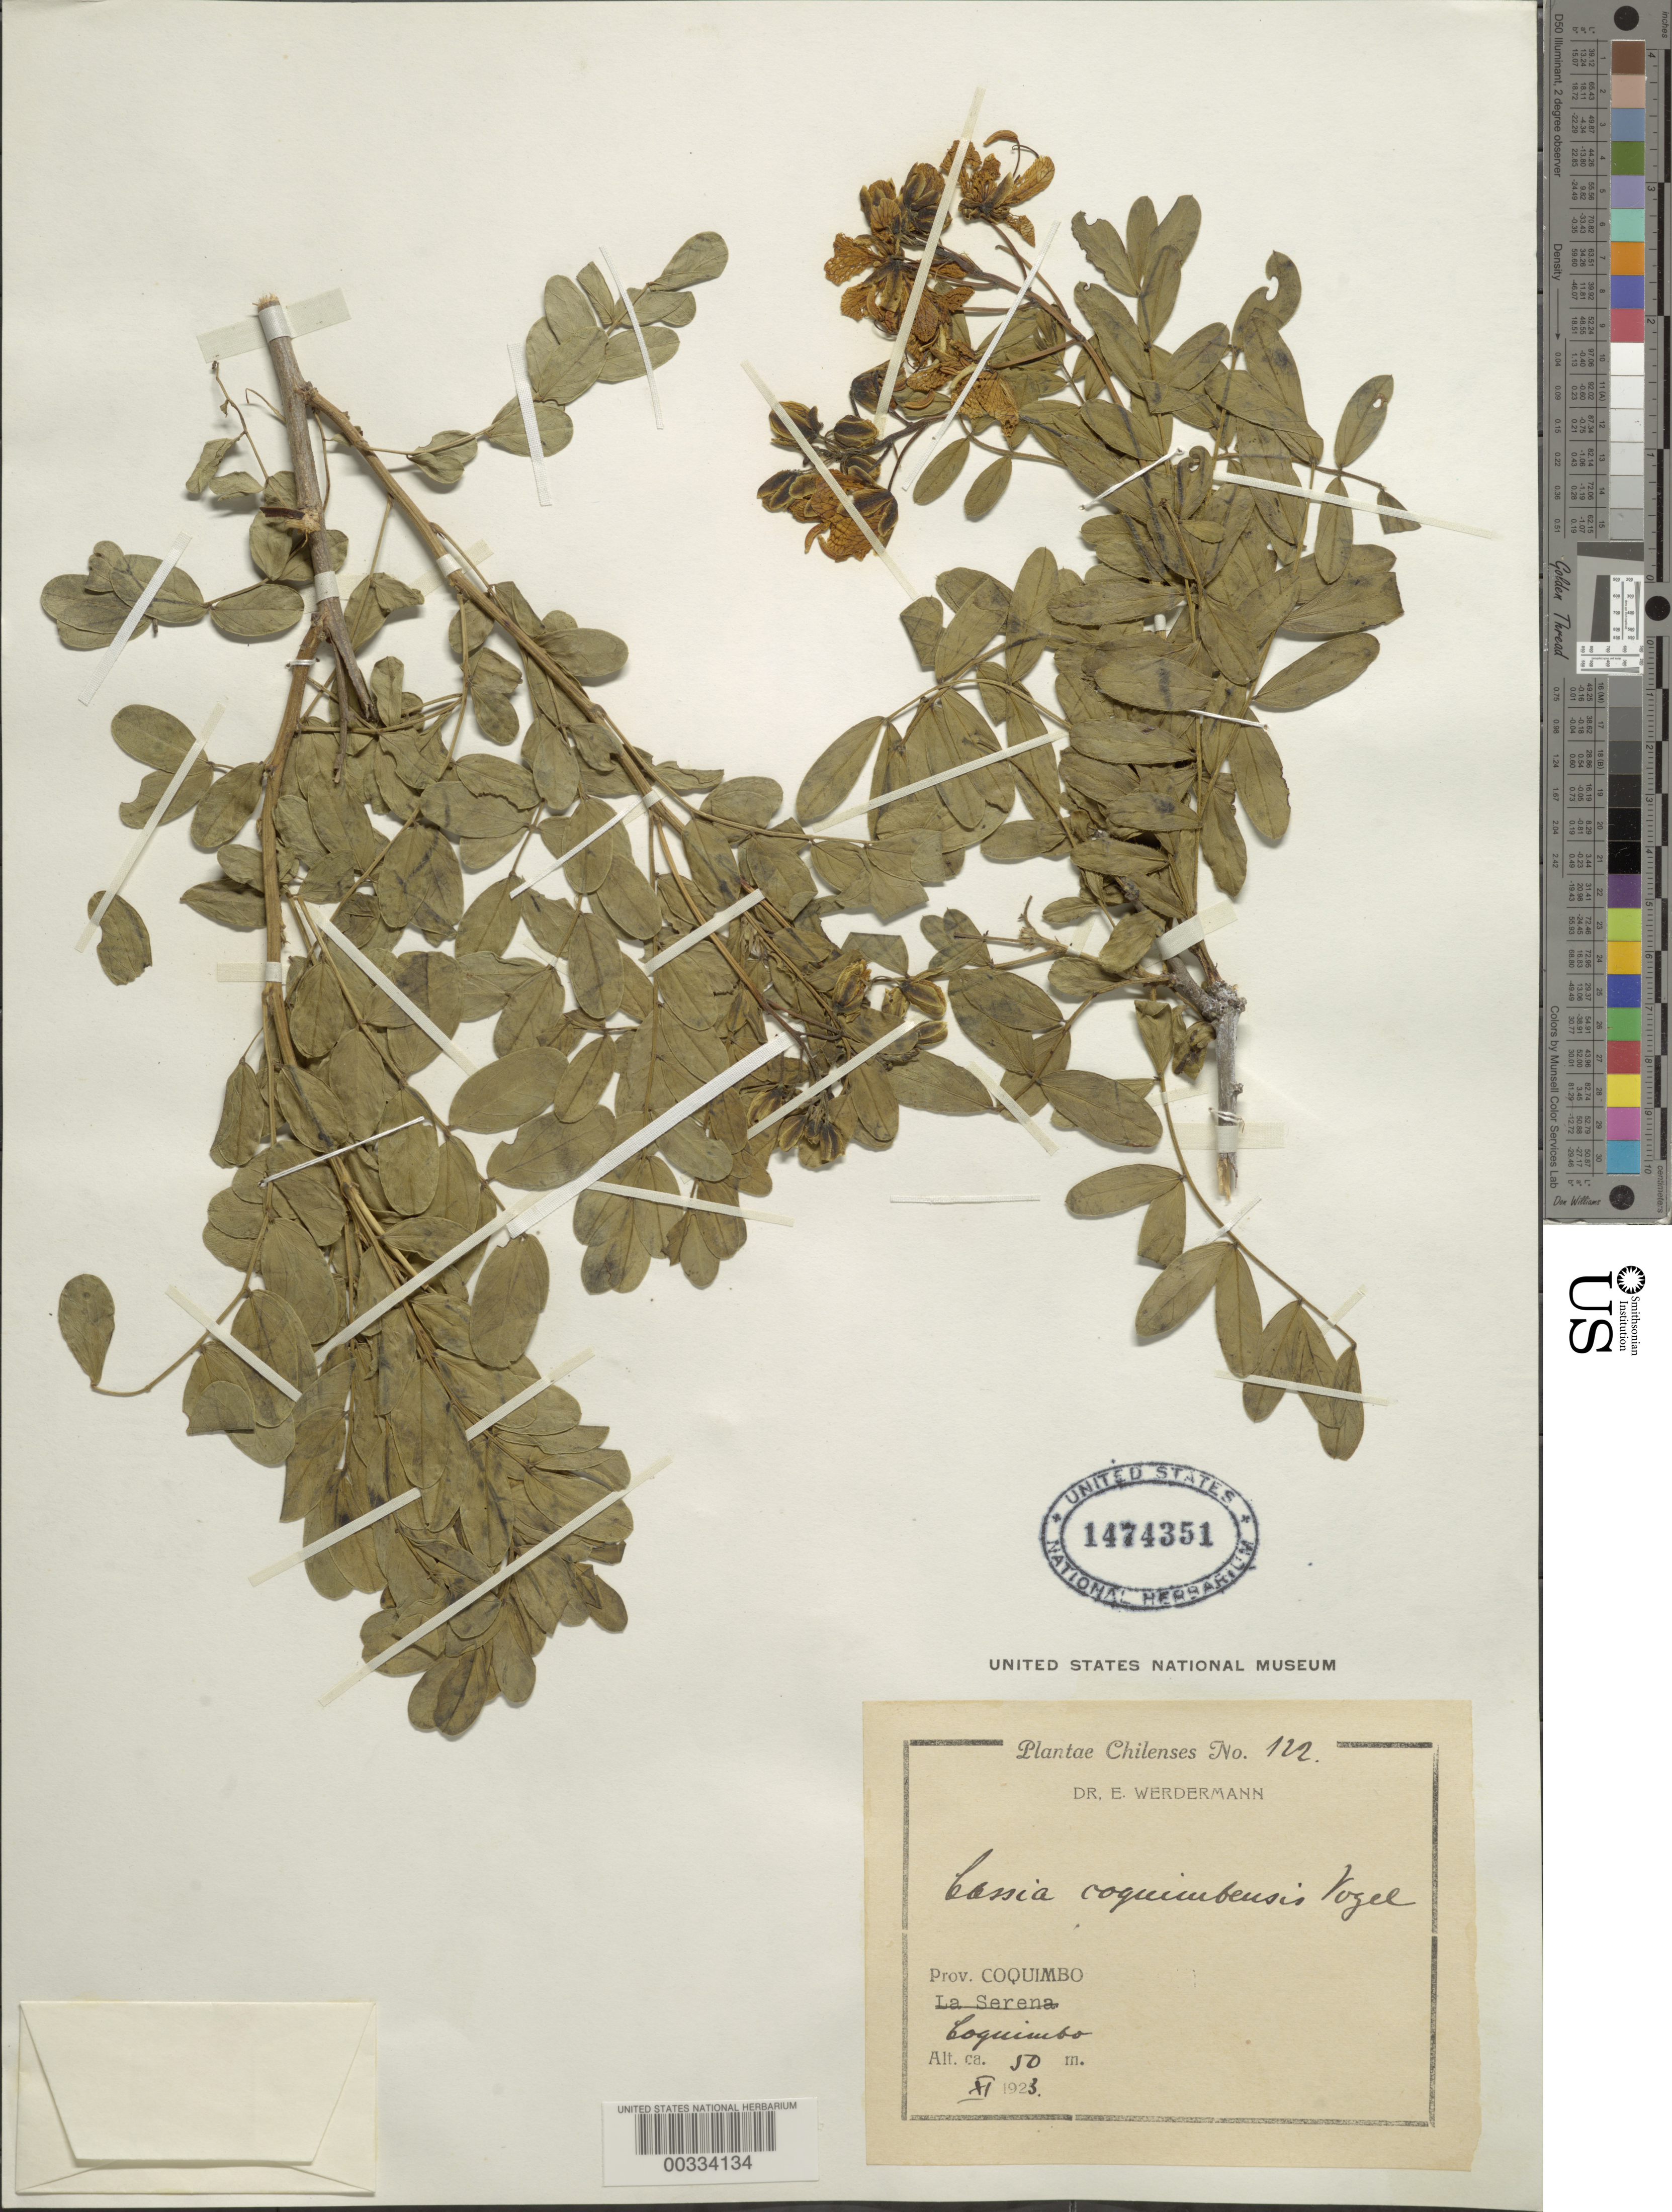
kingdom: Plantae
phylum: Tracheophyta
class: Magnoliopsida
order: Fabales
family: Fabaceae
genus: Senna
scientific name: Senna cumingii var. coquimbensis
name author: (Vogel) H.S. Irwin & Barneby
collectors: E. Werdermann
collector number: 122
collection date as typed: Nov 1923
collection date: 1923-11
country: Chile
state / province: Coquimbo (IV)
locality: Coquimbo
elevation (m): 50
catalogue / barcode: US 1474351